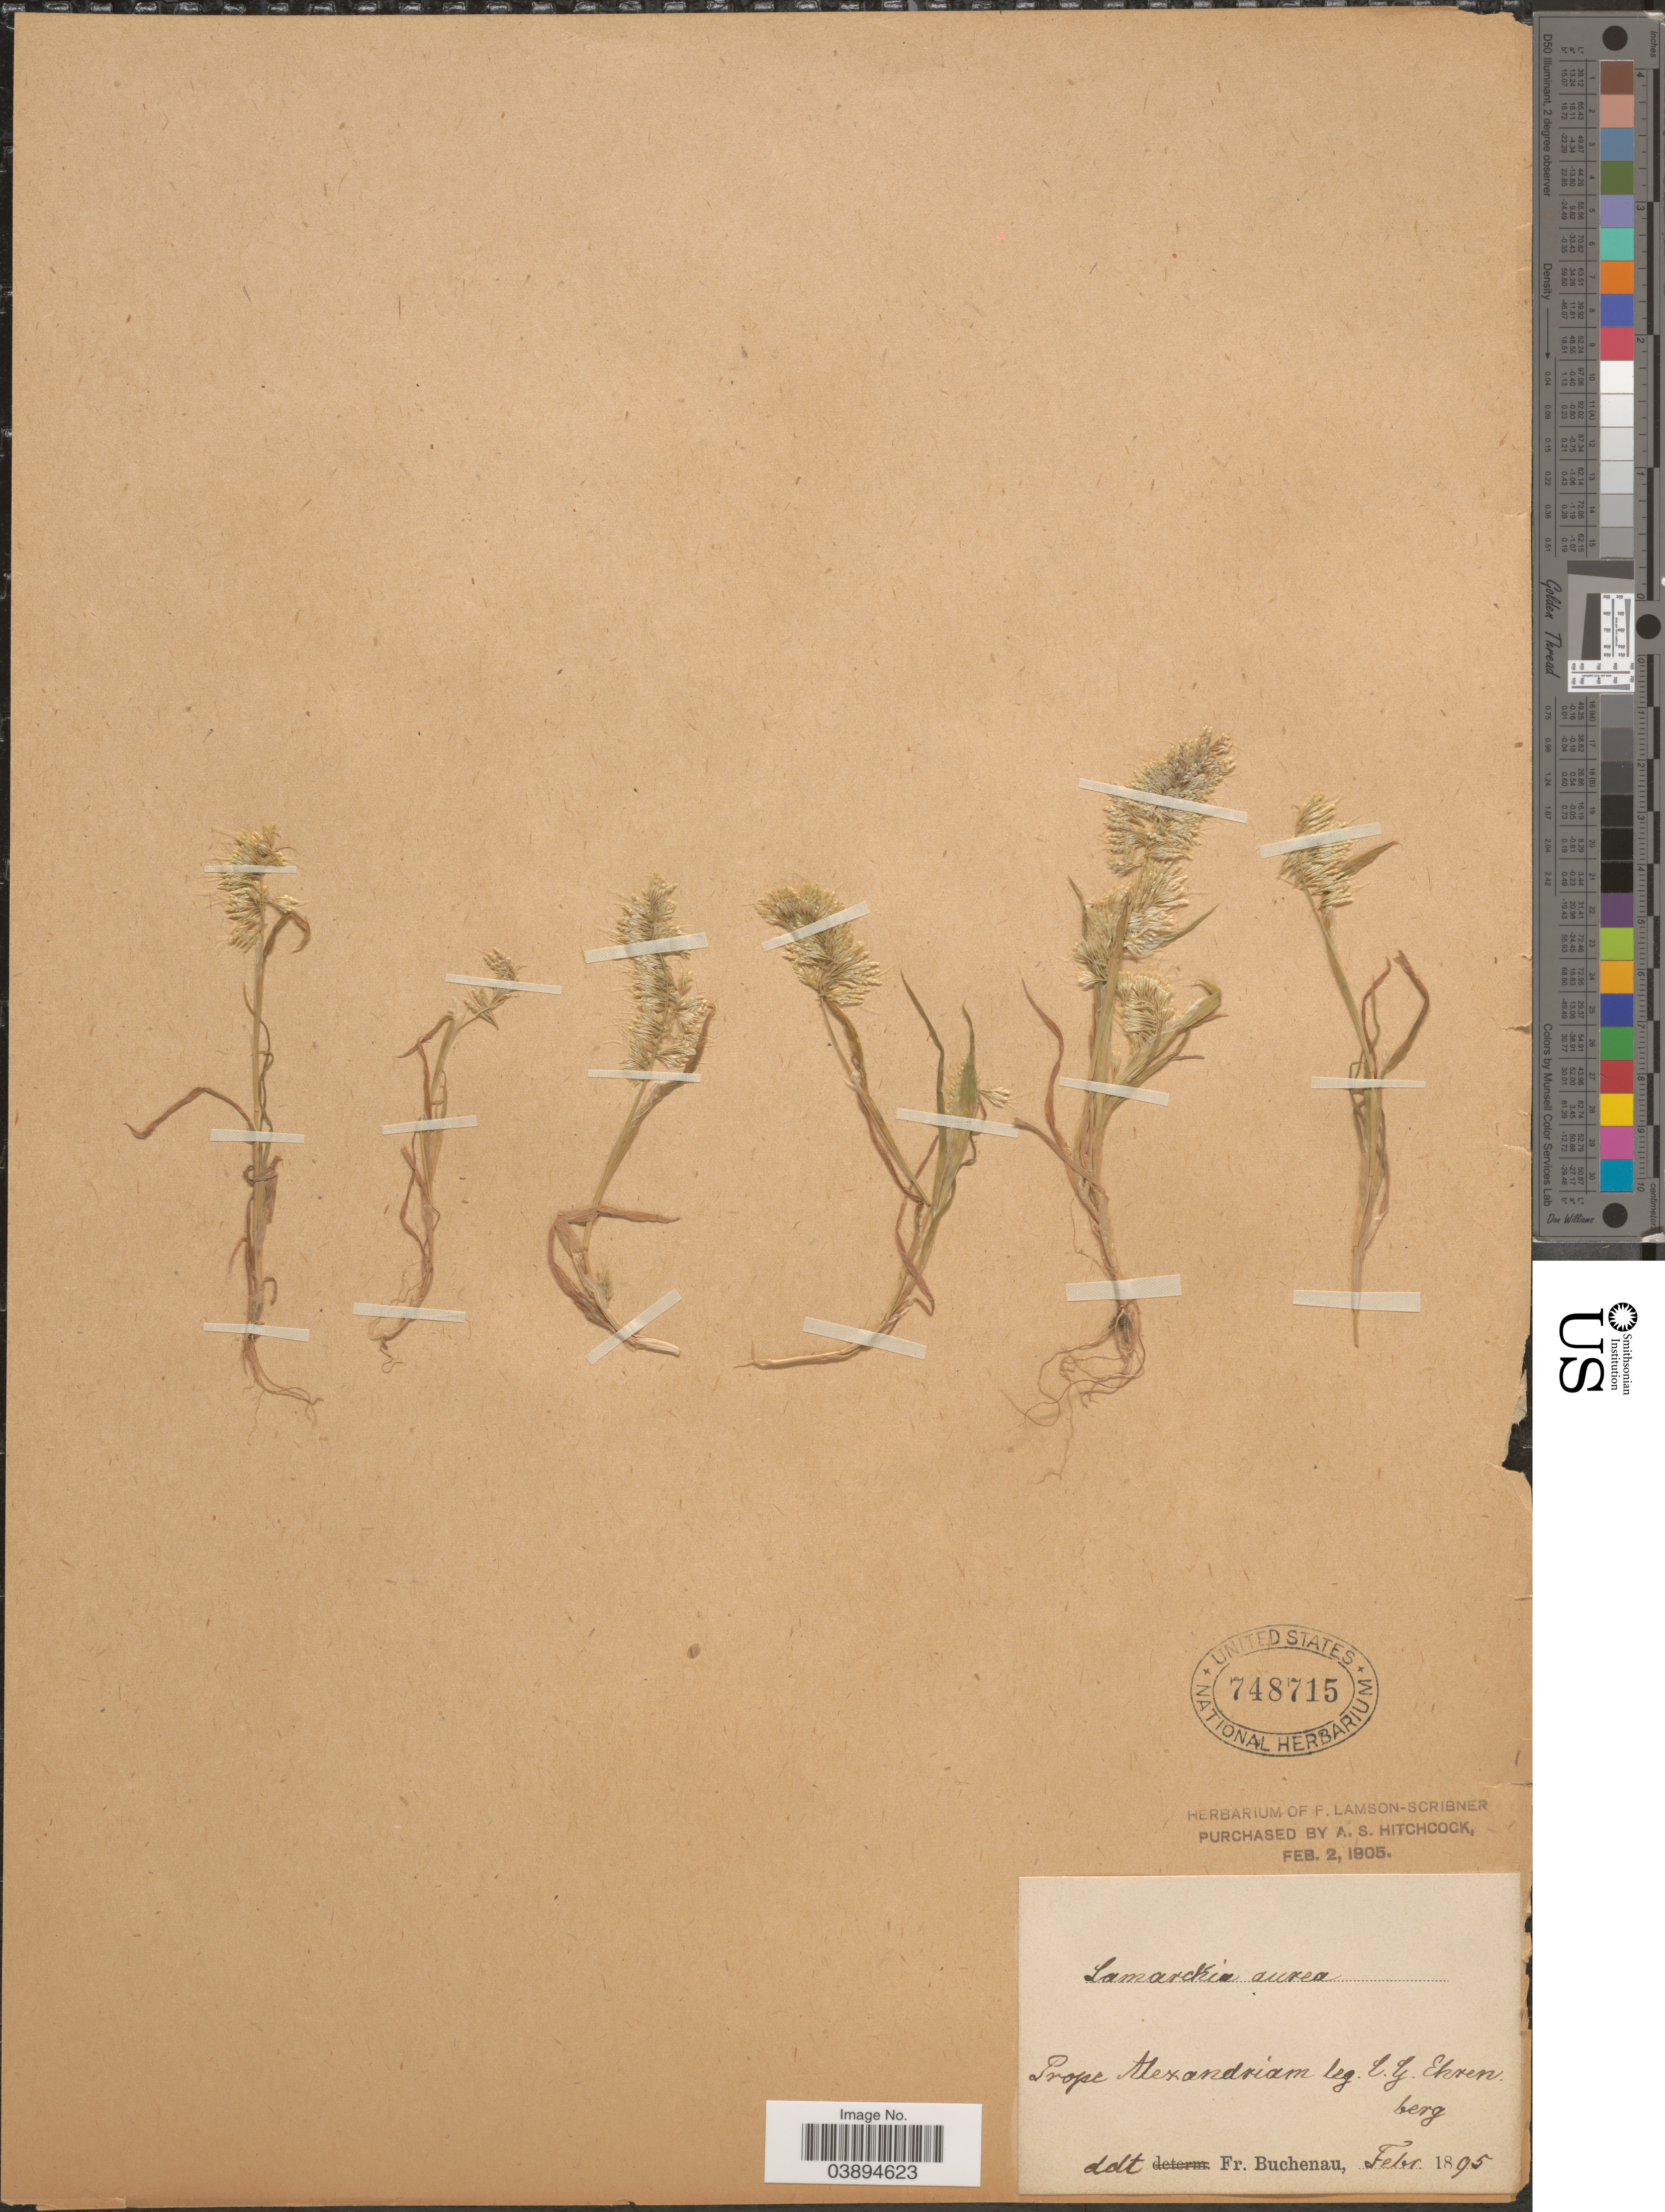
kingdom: Plantae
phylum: Tracheophyta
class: Liliopsida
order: Poales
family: Poaceae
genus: Lamarckia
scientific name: Lamarckia aurea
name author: (L.) Moench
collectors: C. Ehrenberg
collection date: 1895-02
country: Egypt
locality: Prope Alexandriam.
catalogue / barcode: US 748715